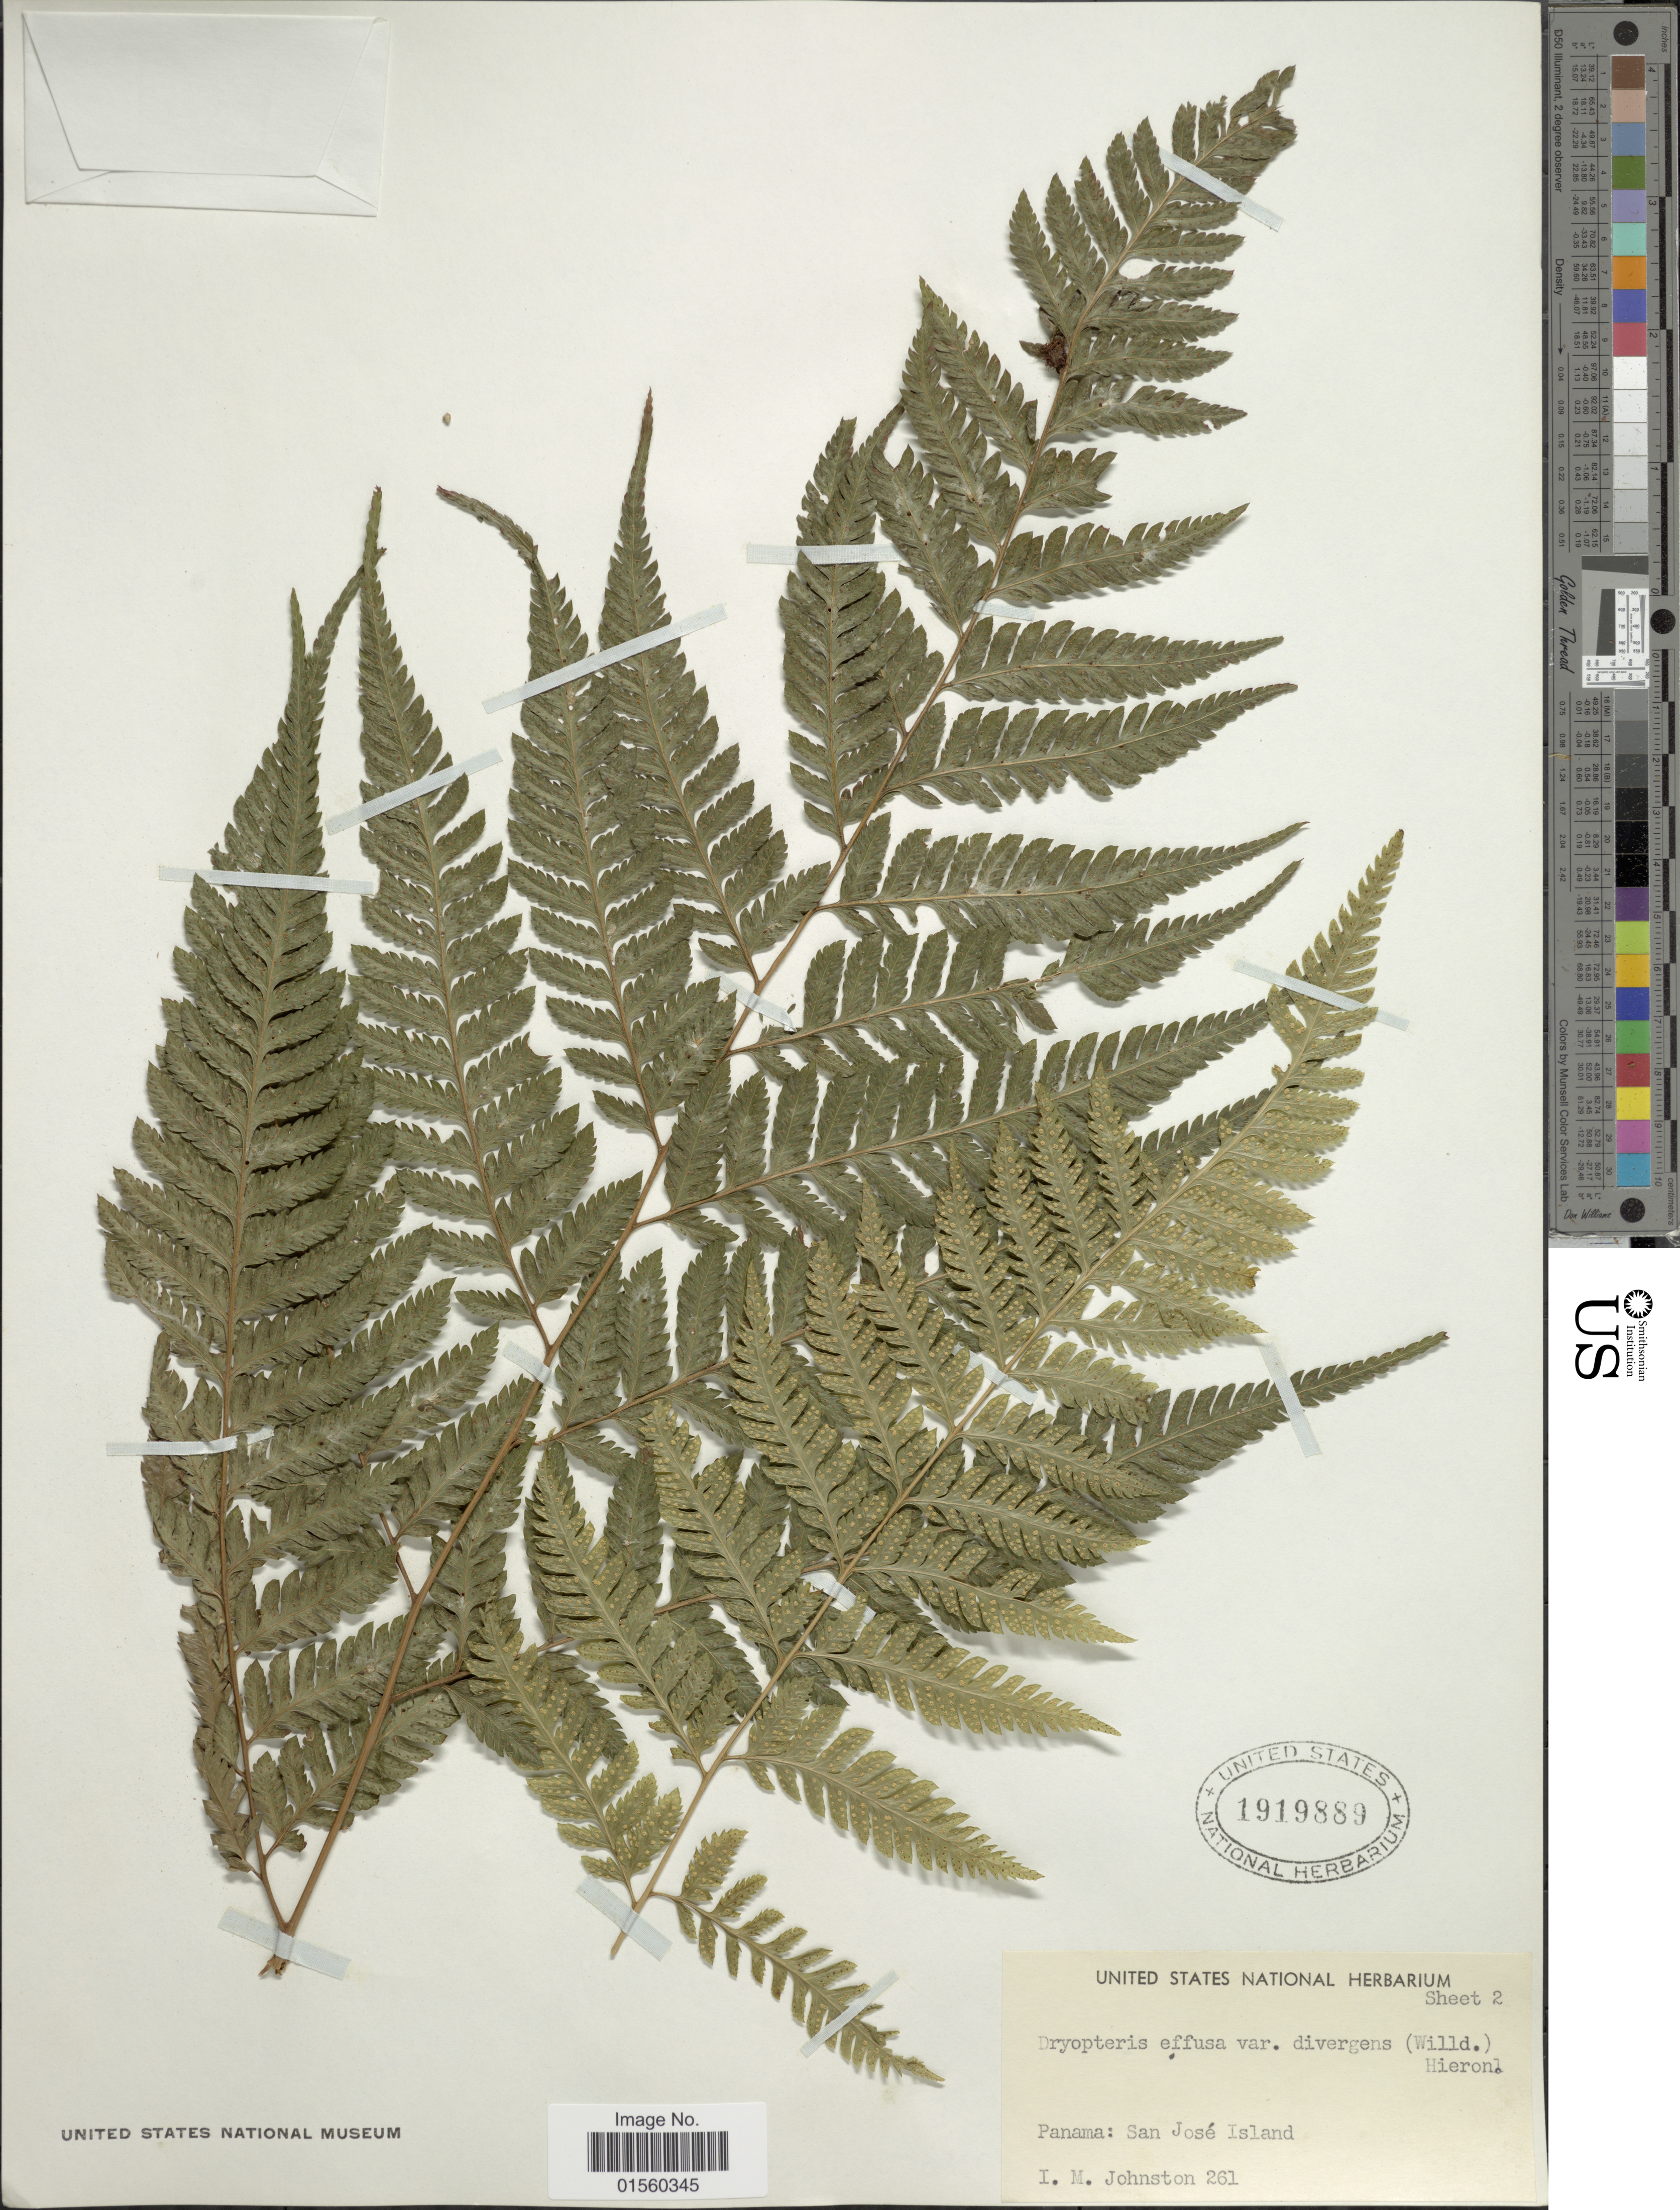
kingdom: Plantae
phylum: Tracheophyta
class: Polypodiopsida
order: Polypodiales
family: Dryopteridaceae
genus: Parapolystichum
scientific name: Parapolystichum effusum var. effusum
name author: (Sw.) Ching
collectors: I.M. Johnston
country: Panama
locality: Panama: San Jose Island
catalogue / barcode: US 1919889